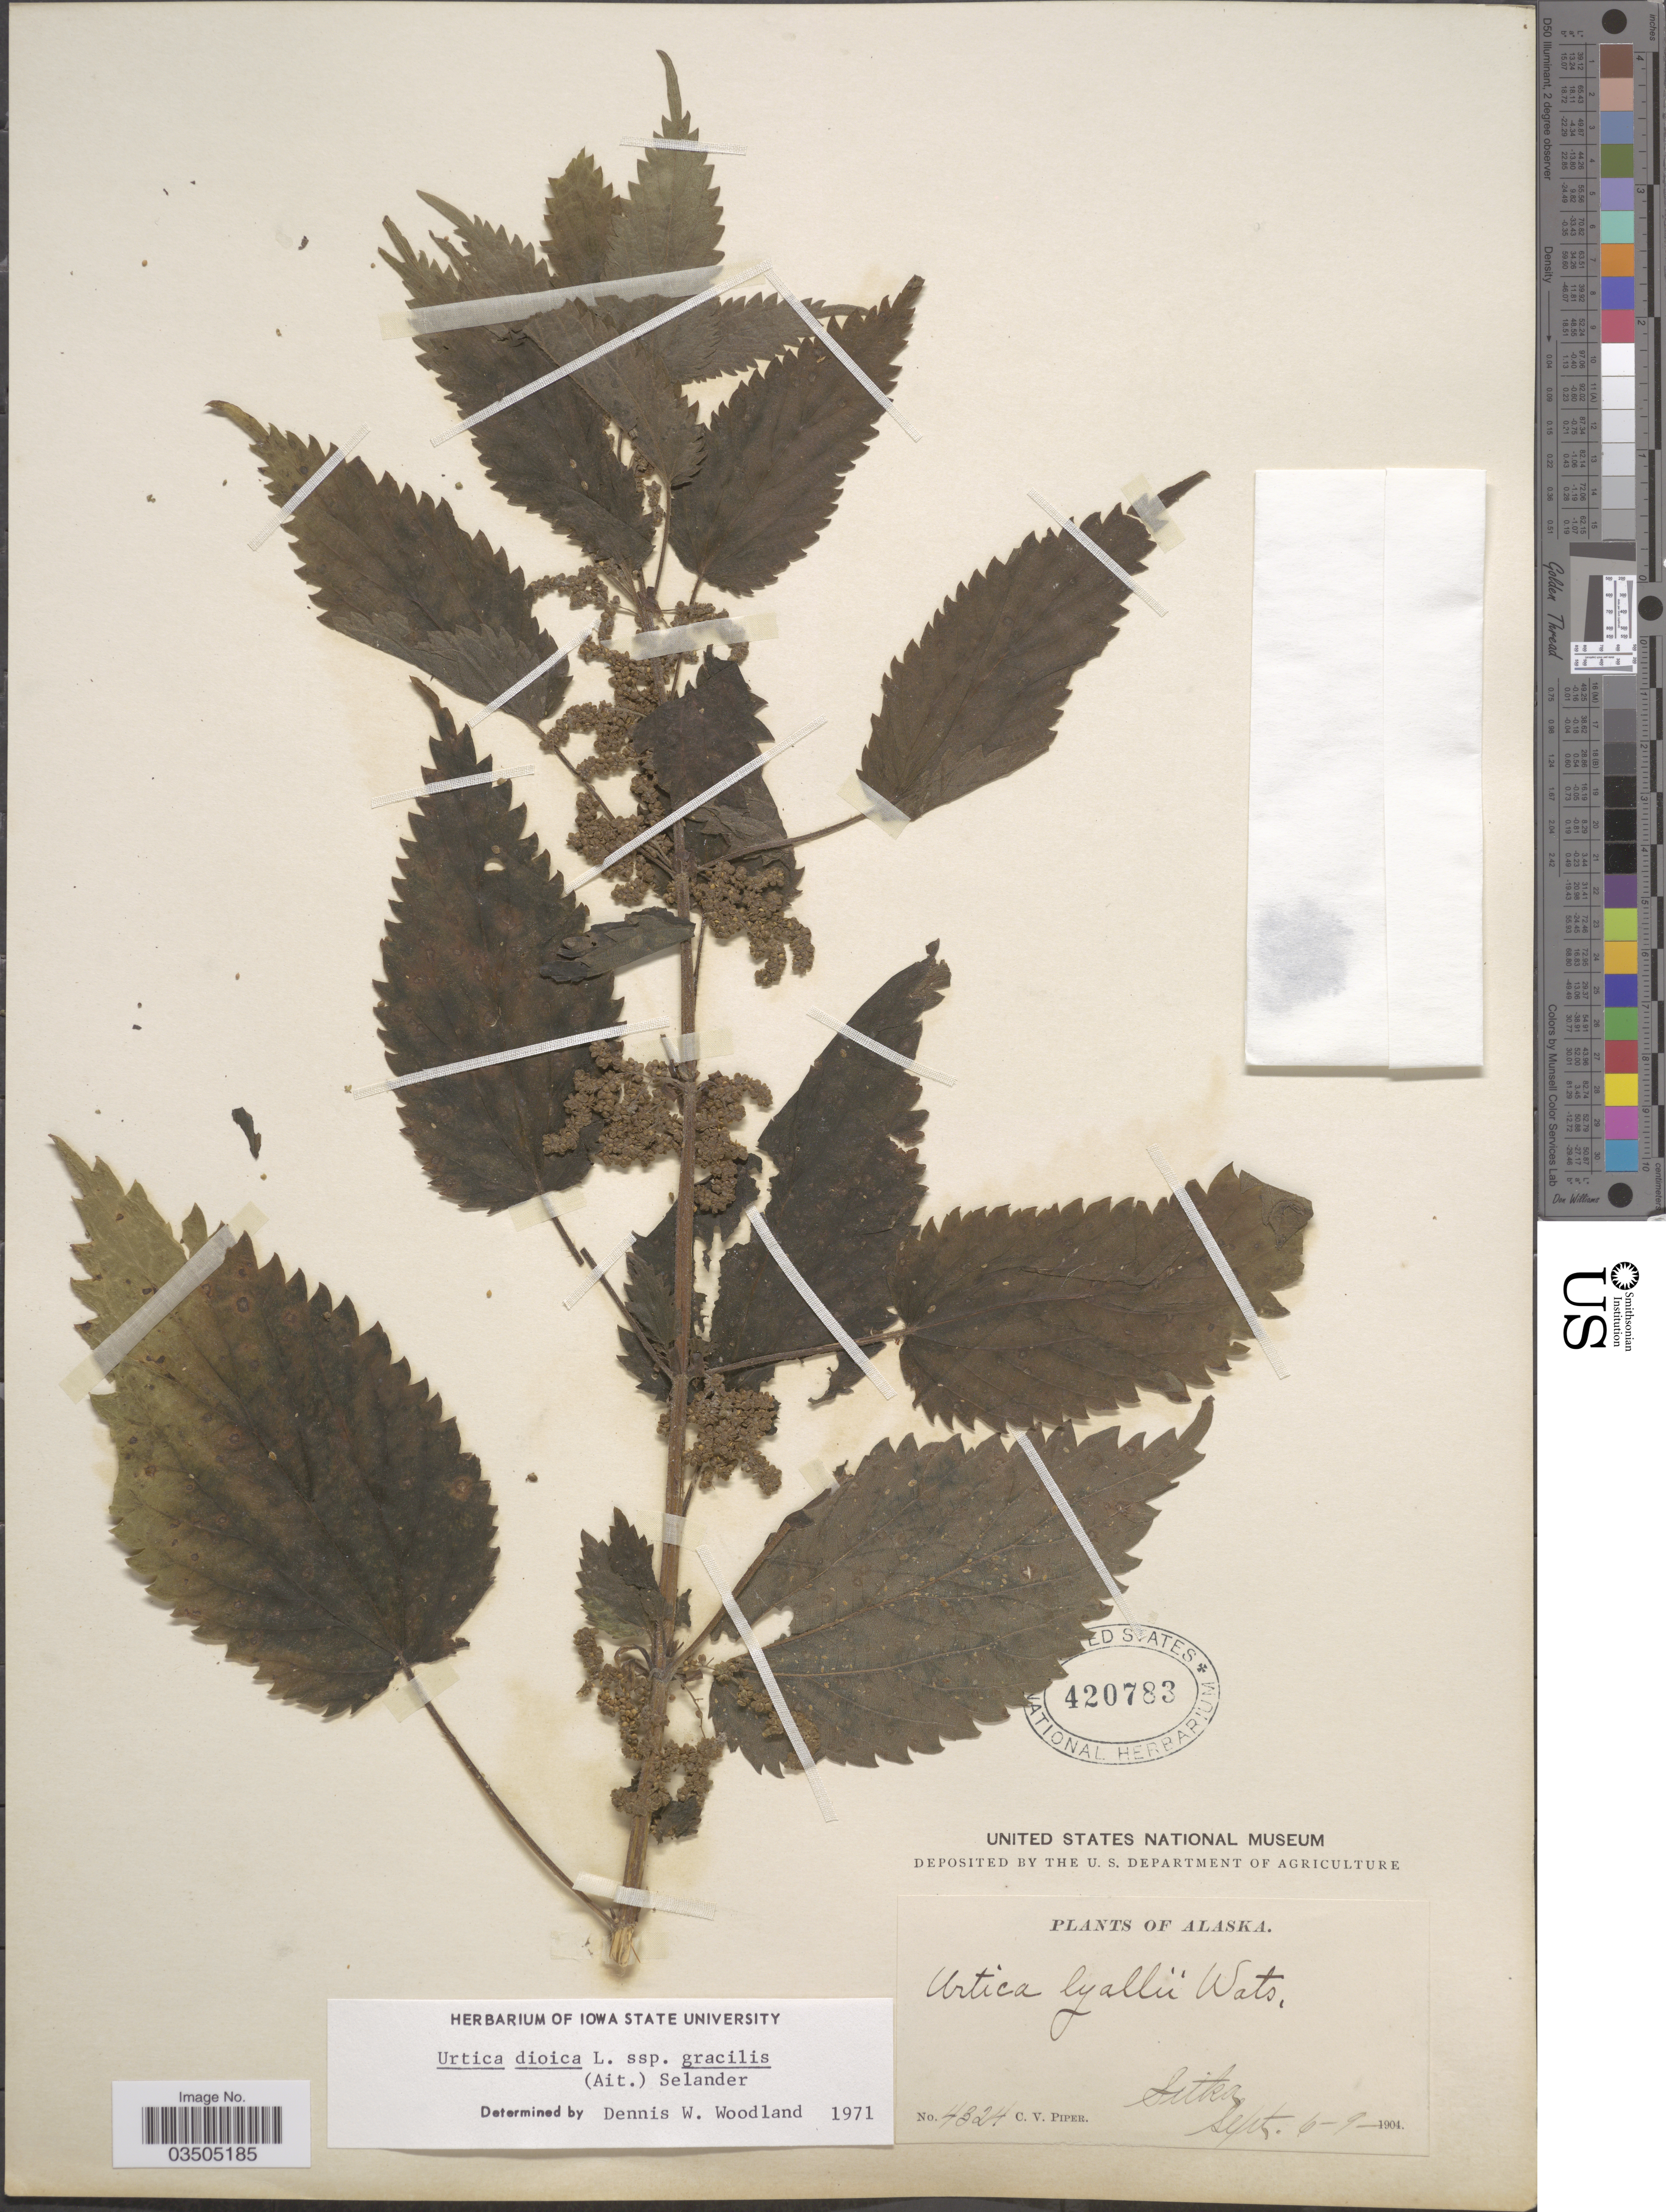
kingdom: Plantae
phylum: Tracheophyta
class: Magnoliopsida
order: Rosales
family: Urticaceae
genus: Urtica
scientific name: Urtica dioica subsp. gracilis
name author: L.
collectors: C. V. Piper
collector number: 4324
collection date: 1904-09-06/1904-09-09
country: United States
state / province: Alaska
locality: Sitka.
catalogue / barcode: US 420783